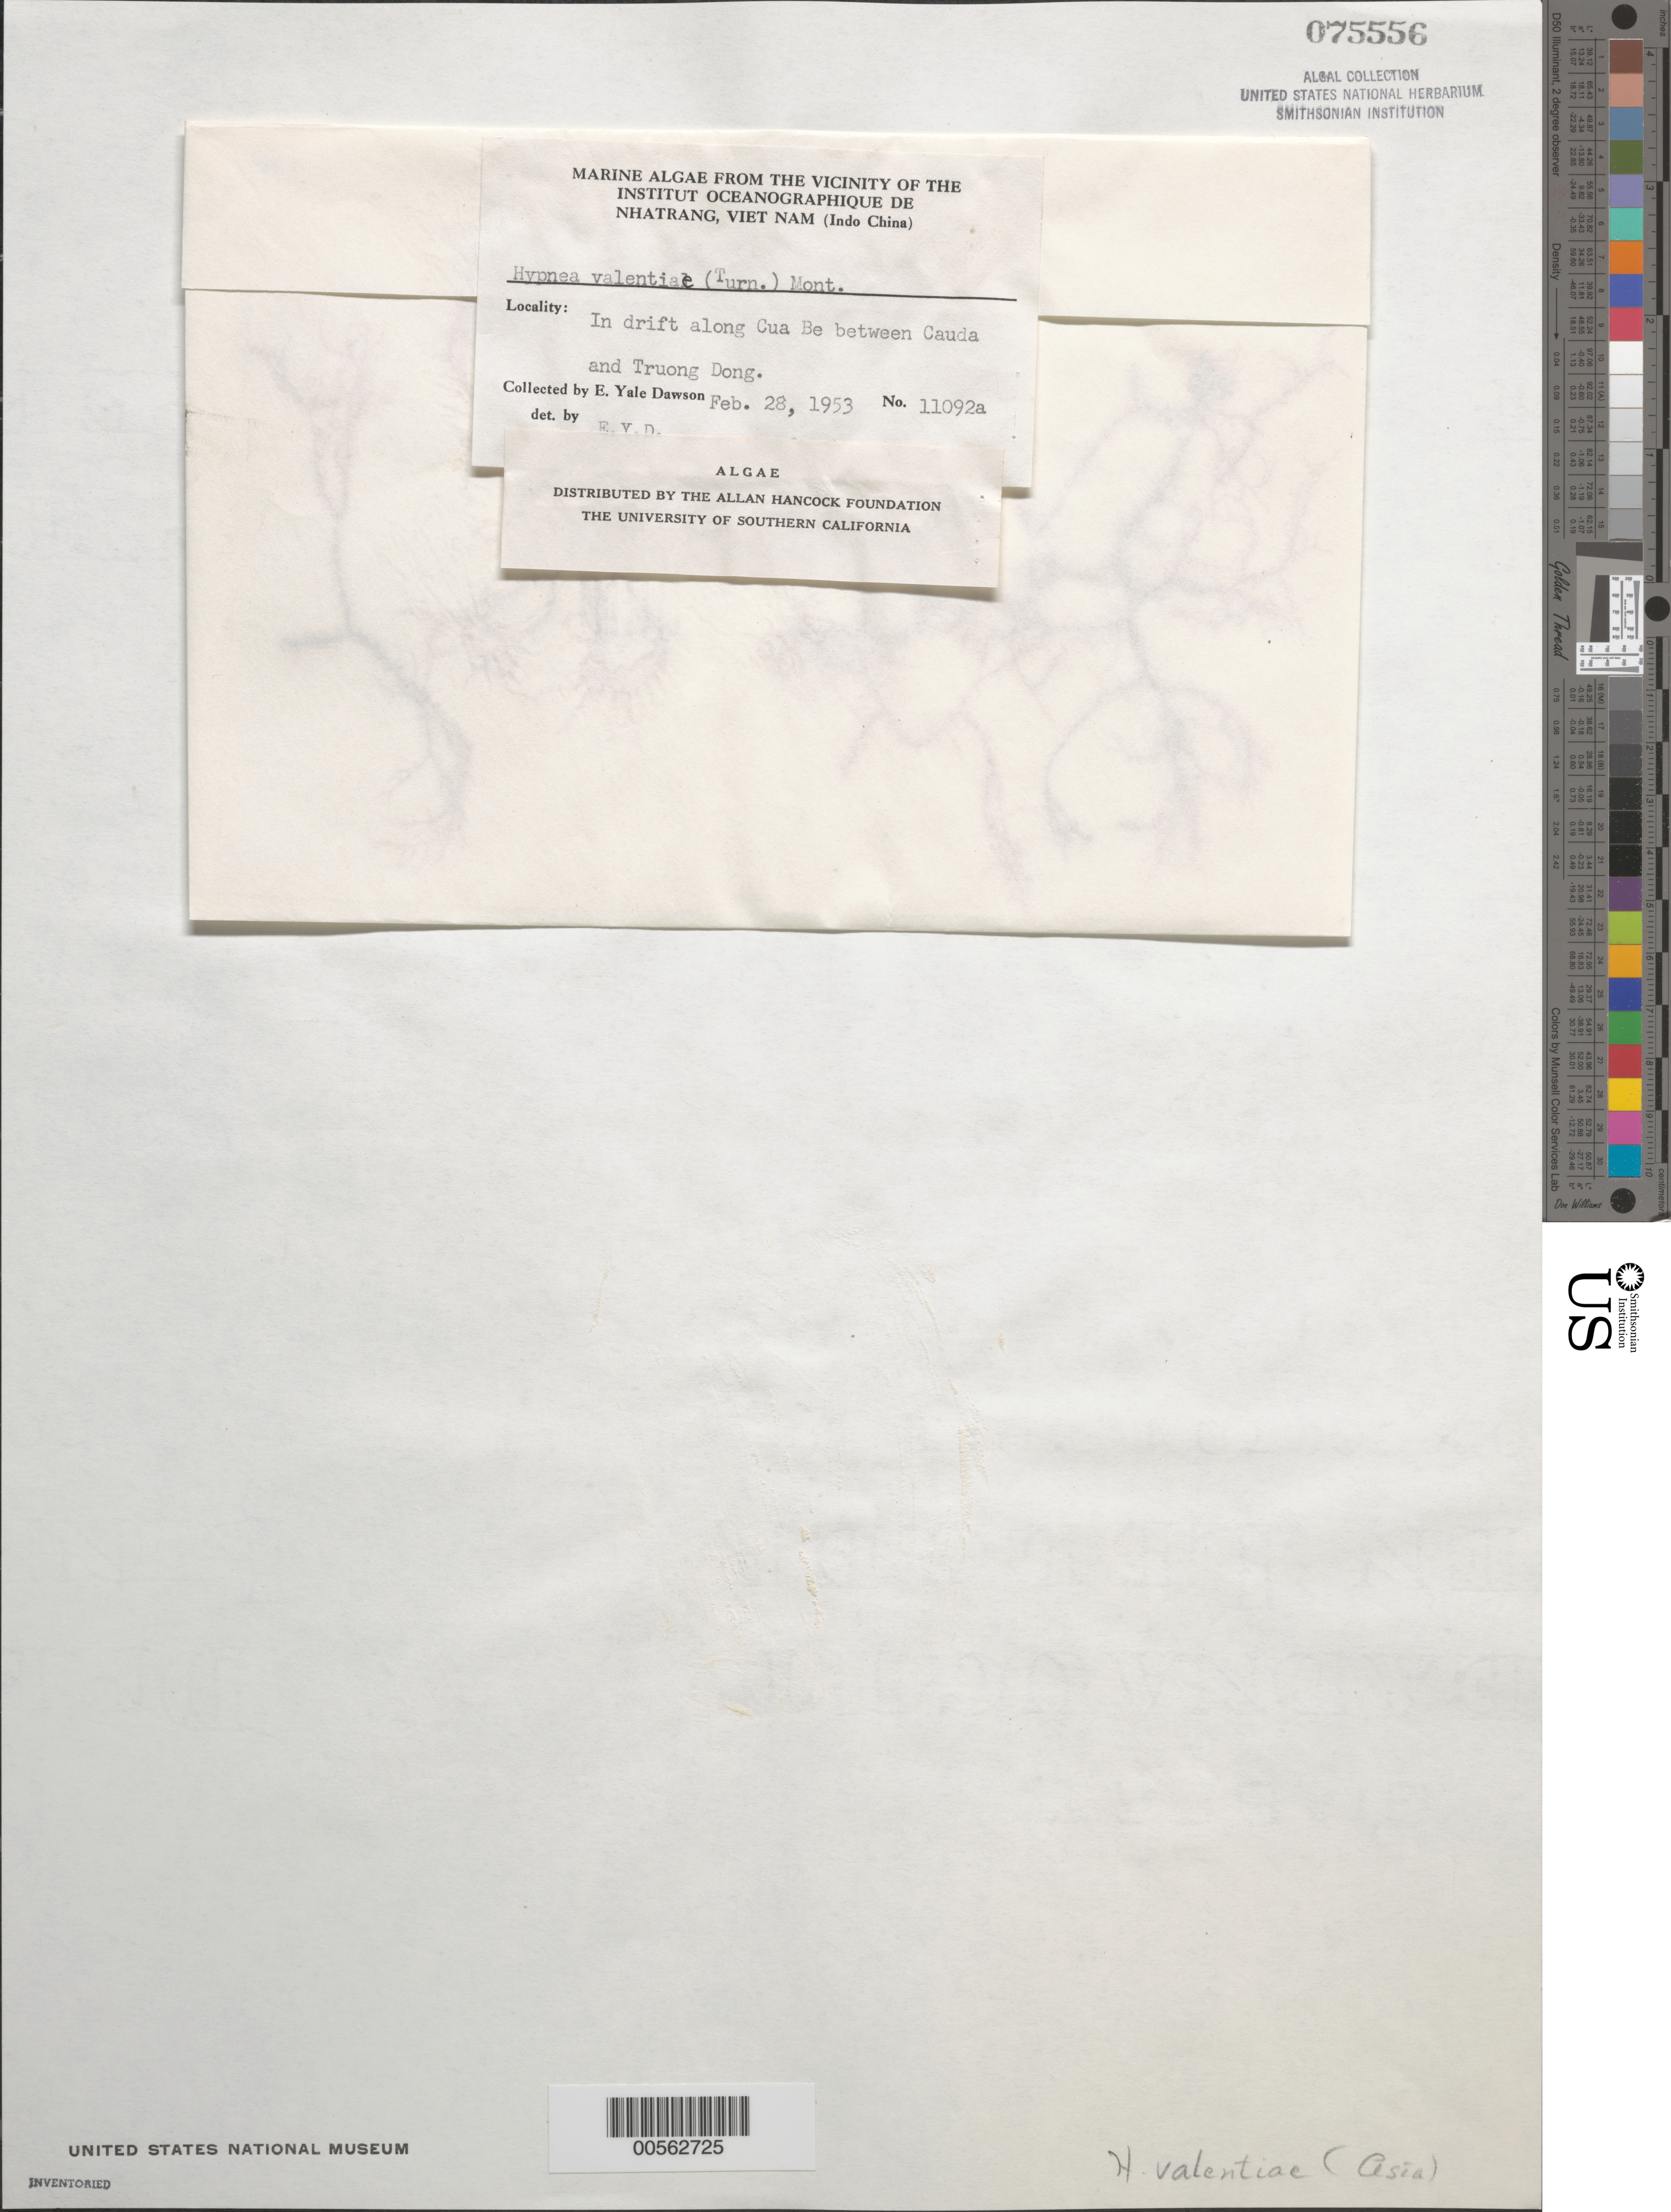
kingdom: Plantae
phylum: Rhodophyta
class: Florideophyceae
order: Gigartinales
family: Cystocloniaceae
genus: Hypnea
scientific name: Hypnea valentiae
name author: (Turner) Mont.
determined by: Dawson, E. Y.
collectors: E. Y. Dawson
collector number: EYD 11092a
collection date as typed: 28 Feb 1953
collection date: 1953-02-28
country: Vietnam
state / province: Phu Khanh Province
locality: Cua Be between Cau Da and Truong Dong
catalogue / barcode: US 75556